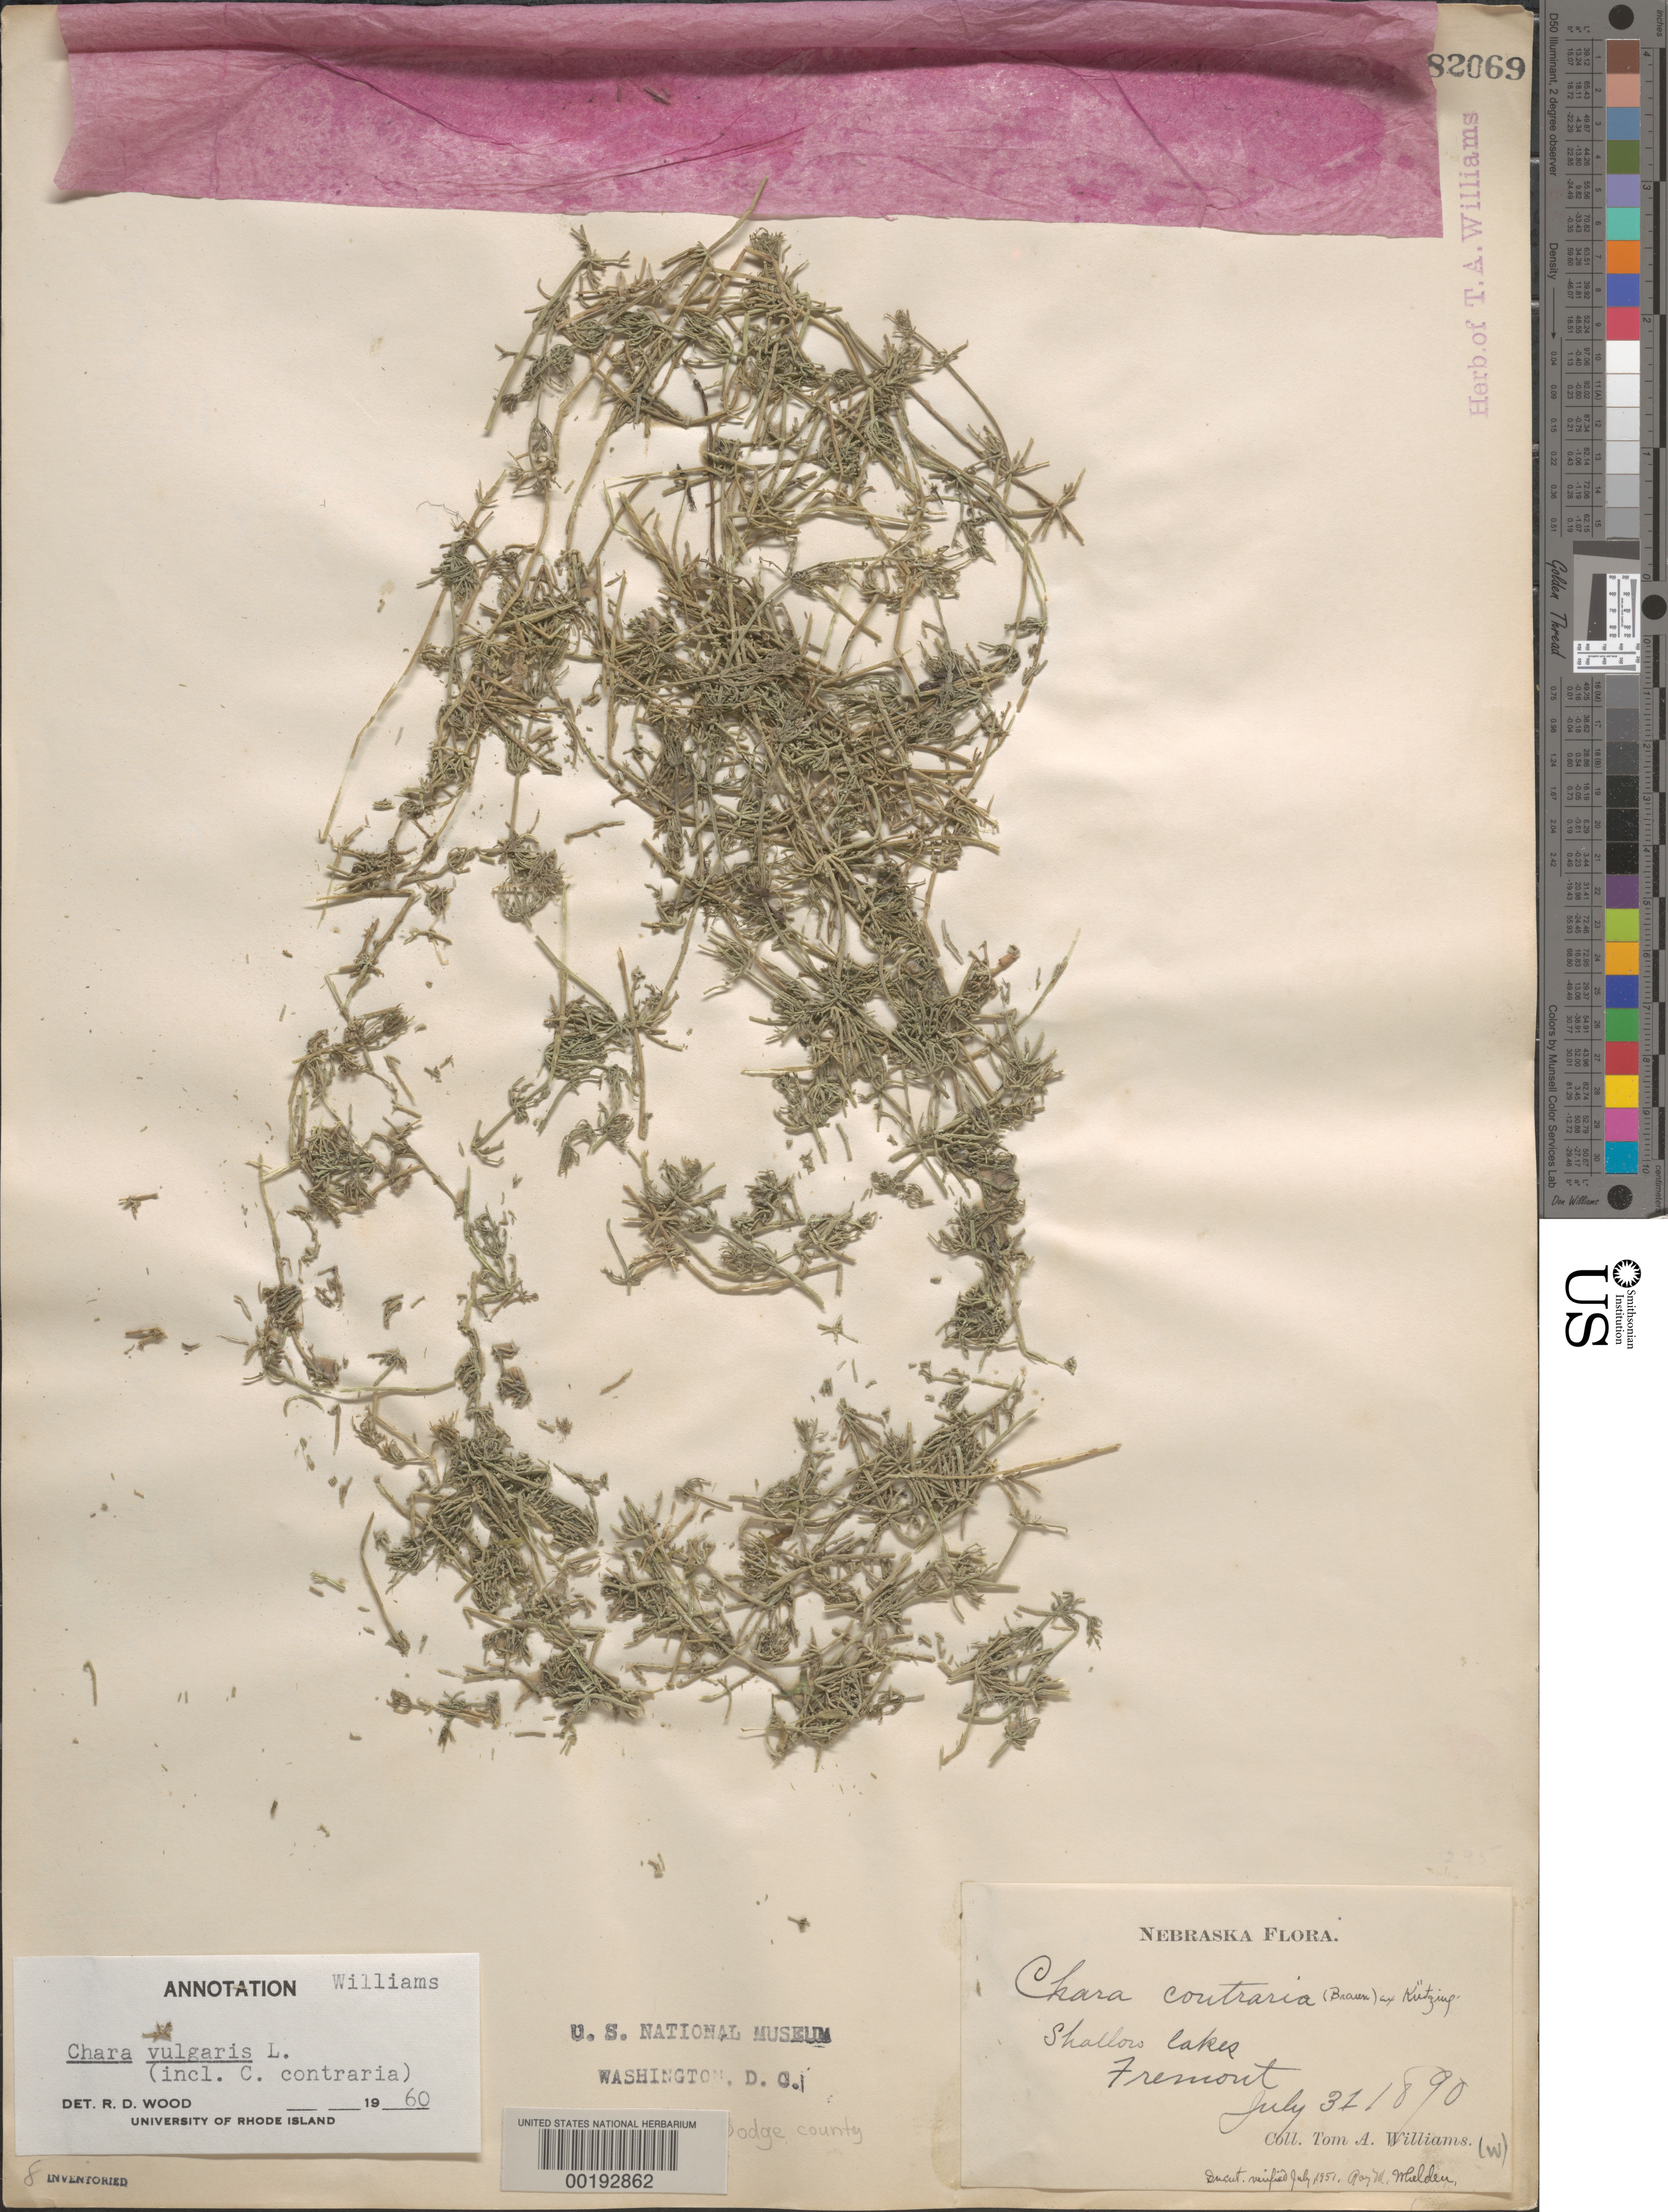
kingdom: Plantae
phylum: Charophyta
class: Charophyceae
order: Charales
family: Characeae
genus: Chara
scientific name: Chara vulgaris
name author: L.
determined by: Wood, R. D.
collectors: T. A. Williams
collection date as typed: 31 Jul 1890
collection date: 1890-07-31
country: United States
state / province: Nebraska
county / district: Dodge County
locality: Fremont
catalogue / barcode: US 82069